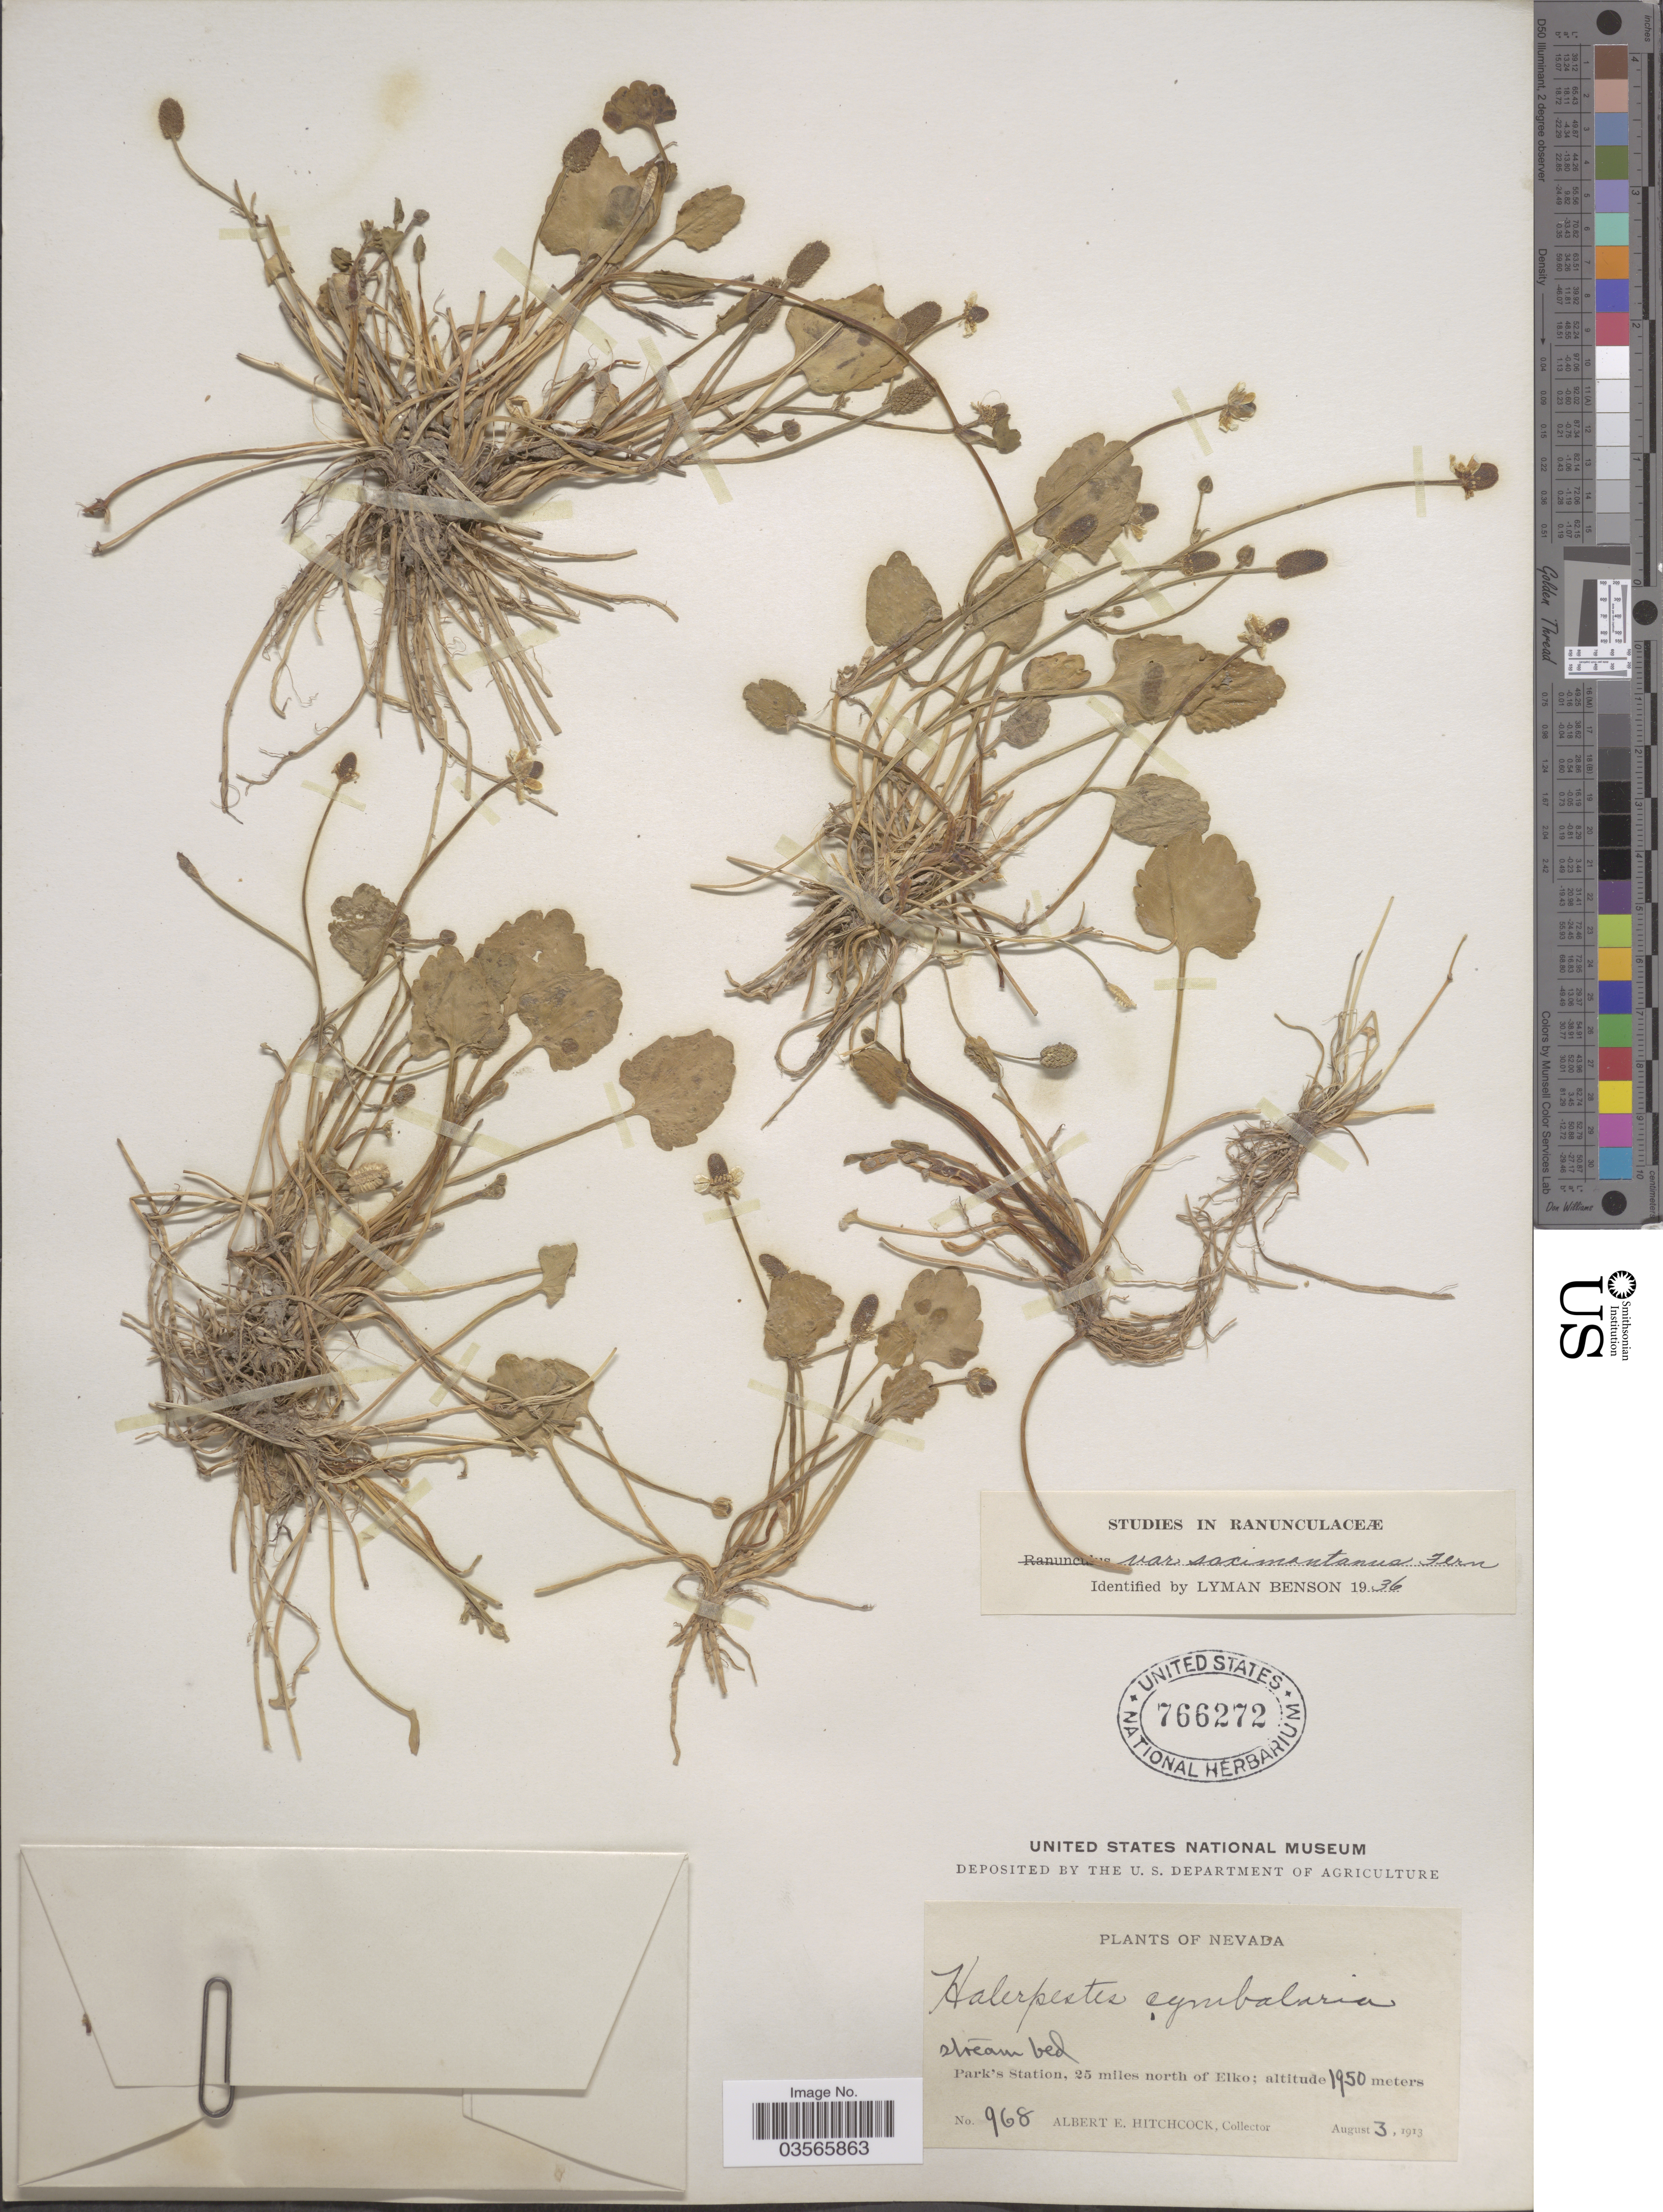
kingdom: Plantae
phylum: Tracheophyta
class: Magnoliopsida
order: Ranunculales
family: Ranunculaceae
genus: Halerpestes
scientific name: Halerpestes cymbalaria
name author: (Pursh) Greene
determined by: Strong, M. T., (US), Smithsonian Institution - National Museum of Natural History (UNITED STATES)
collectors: A. Hitchcock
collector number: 968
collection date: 1913-08-03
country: United States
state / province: Nevada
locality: Park's Station, 25 miles north of Elko.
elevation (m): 1950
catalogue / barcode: US 766272